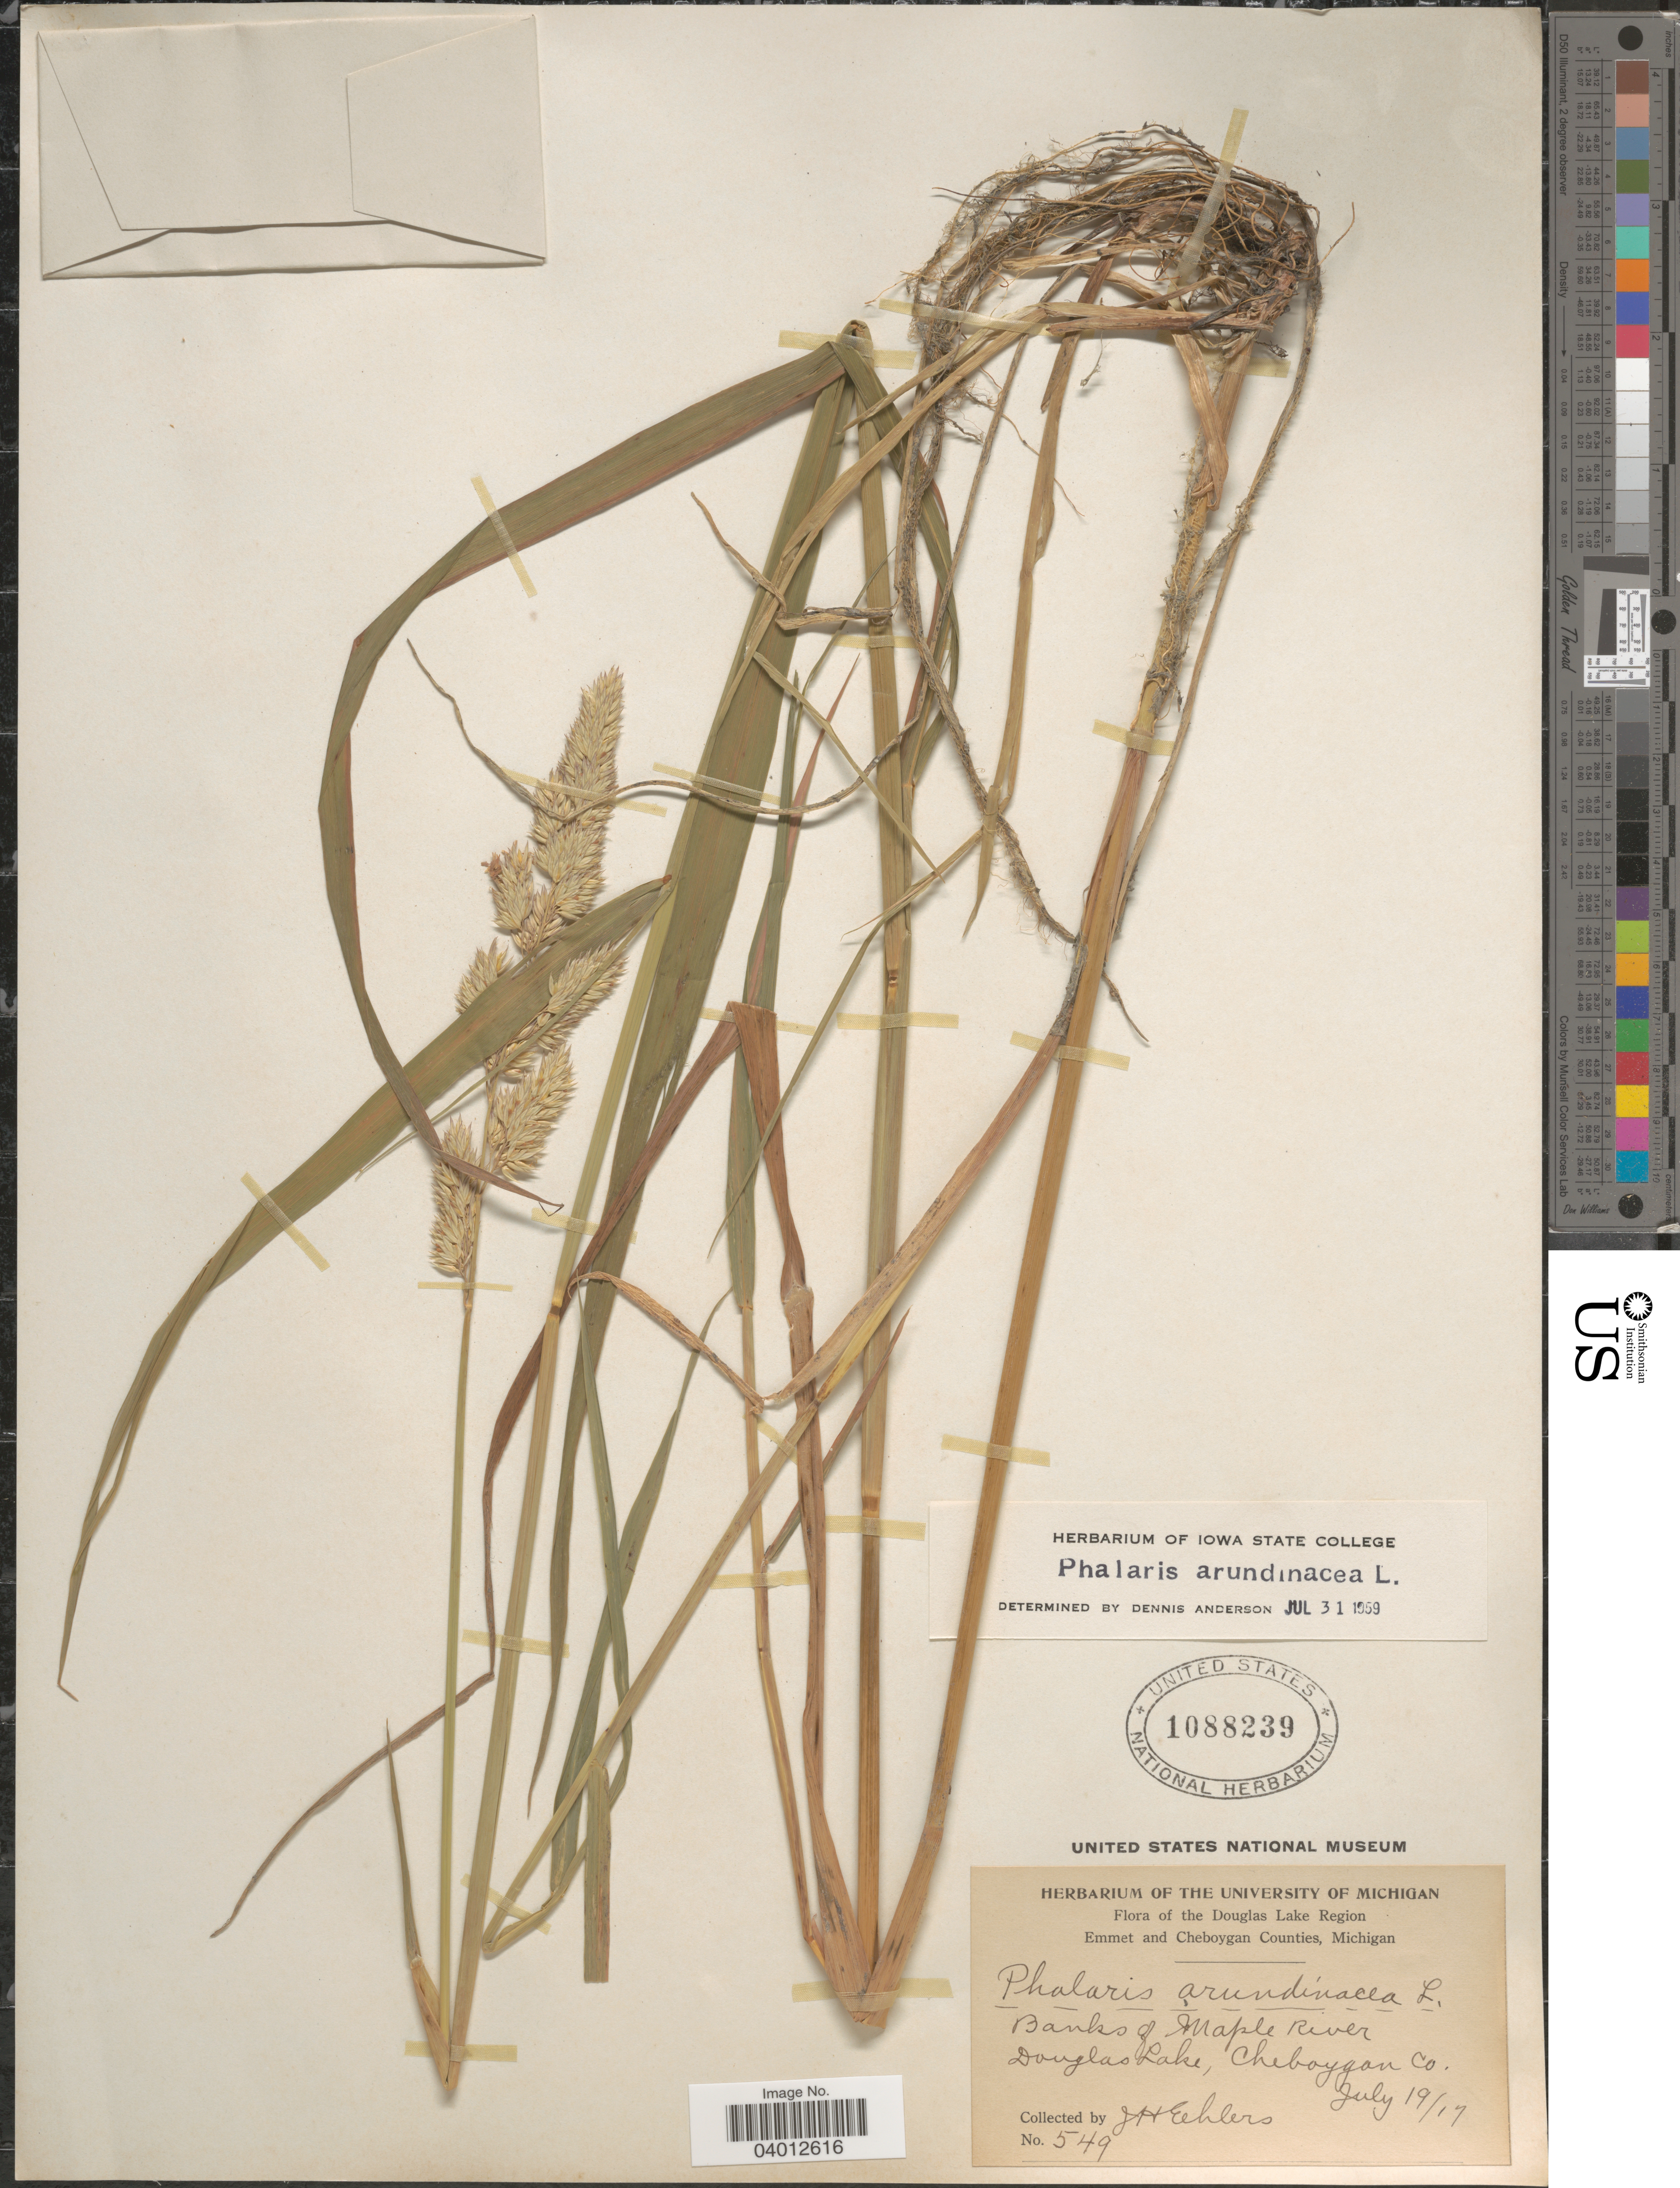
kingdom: Plantae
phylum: Tracheophyta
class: Liliopsida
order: Poales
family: Poaceae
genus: Phalaris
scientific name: Phalaris arundinacea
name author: L.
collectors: J. H. Ehlers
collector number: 549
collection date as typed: Transcribed d/m/y: 19/7/17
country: United States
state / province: Michigan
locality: The Douglas Lake Region. Banks of Maple River. Douglas Lake, Cheboygan Co.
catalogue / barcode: US 1088239